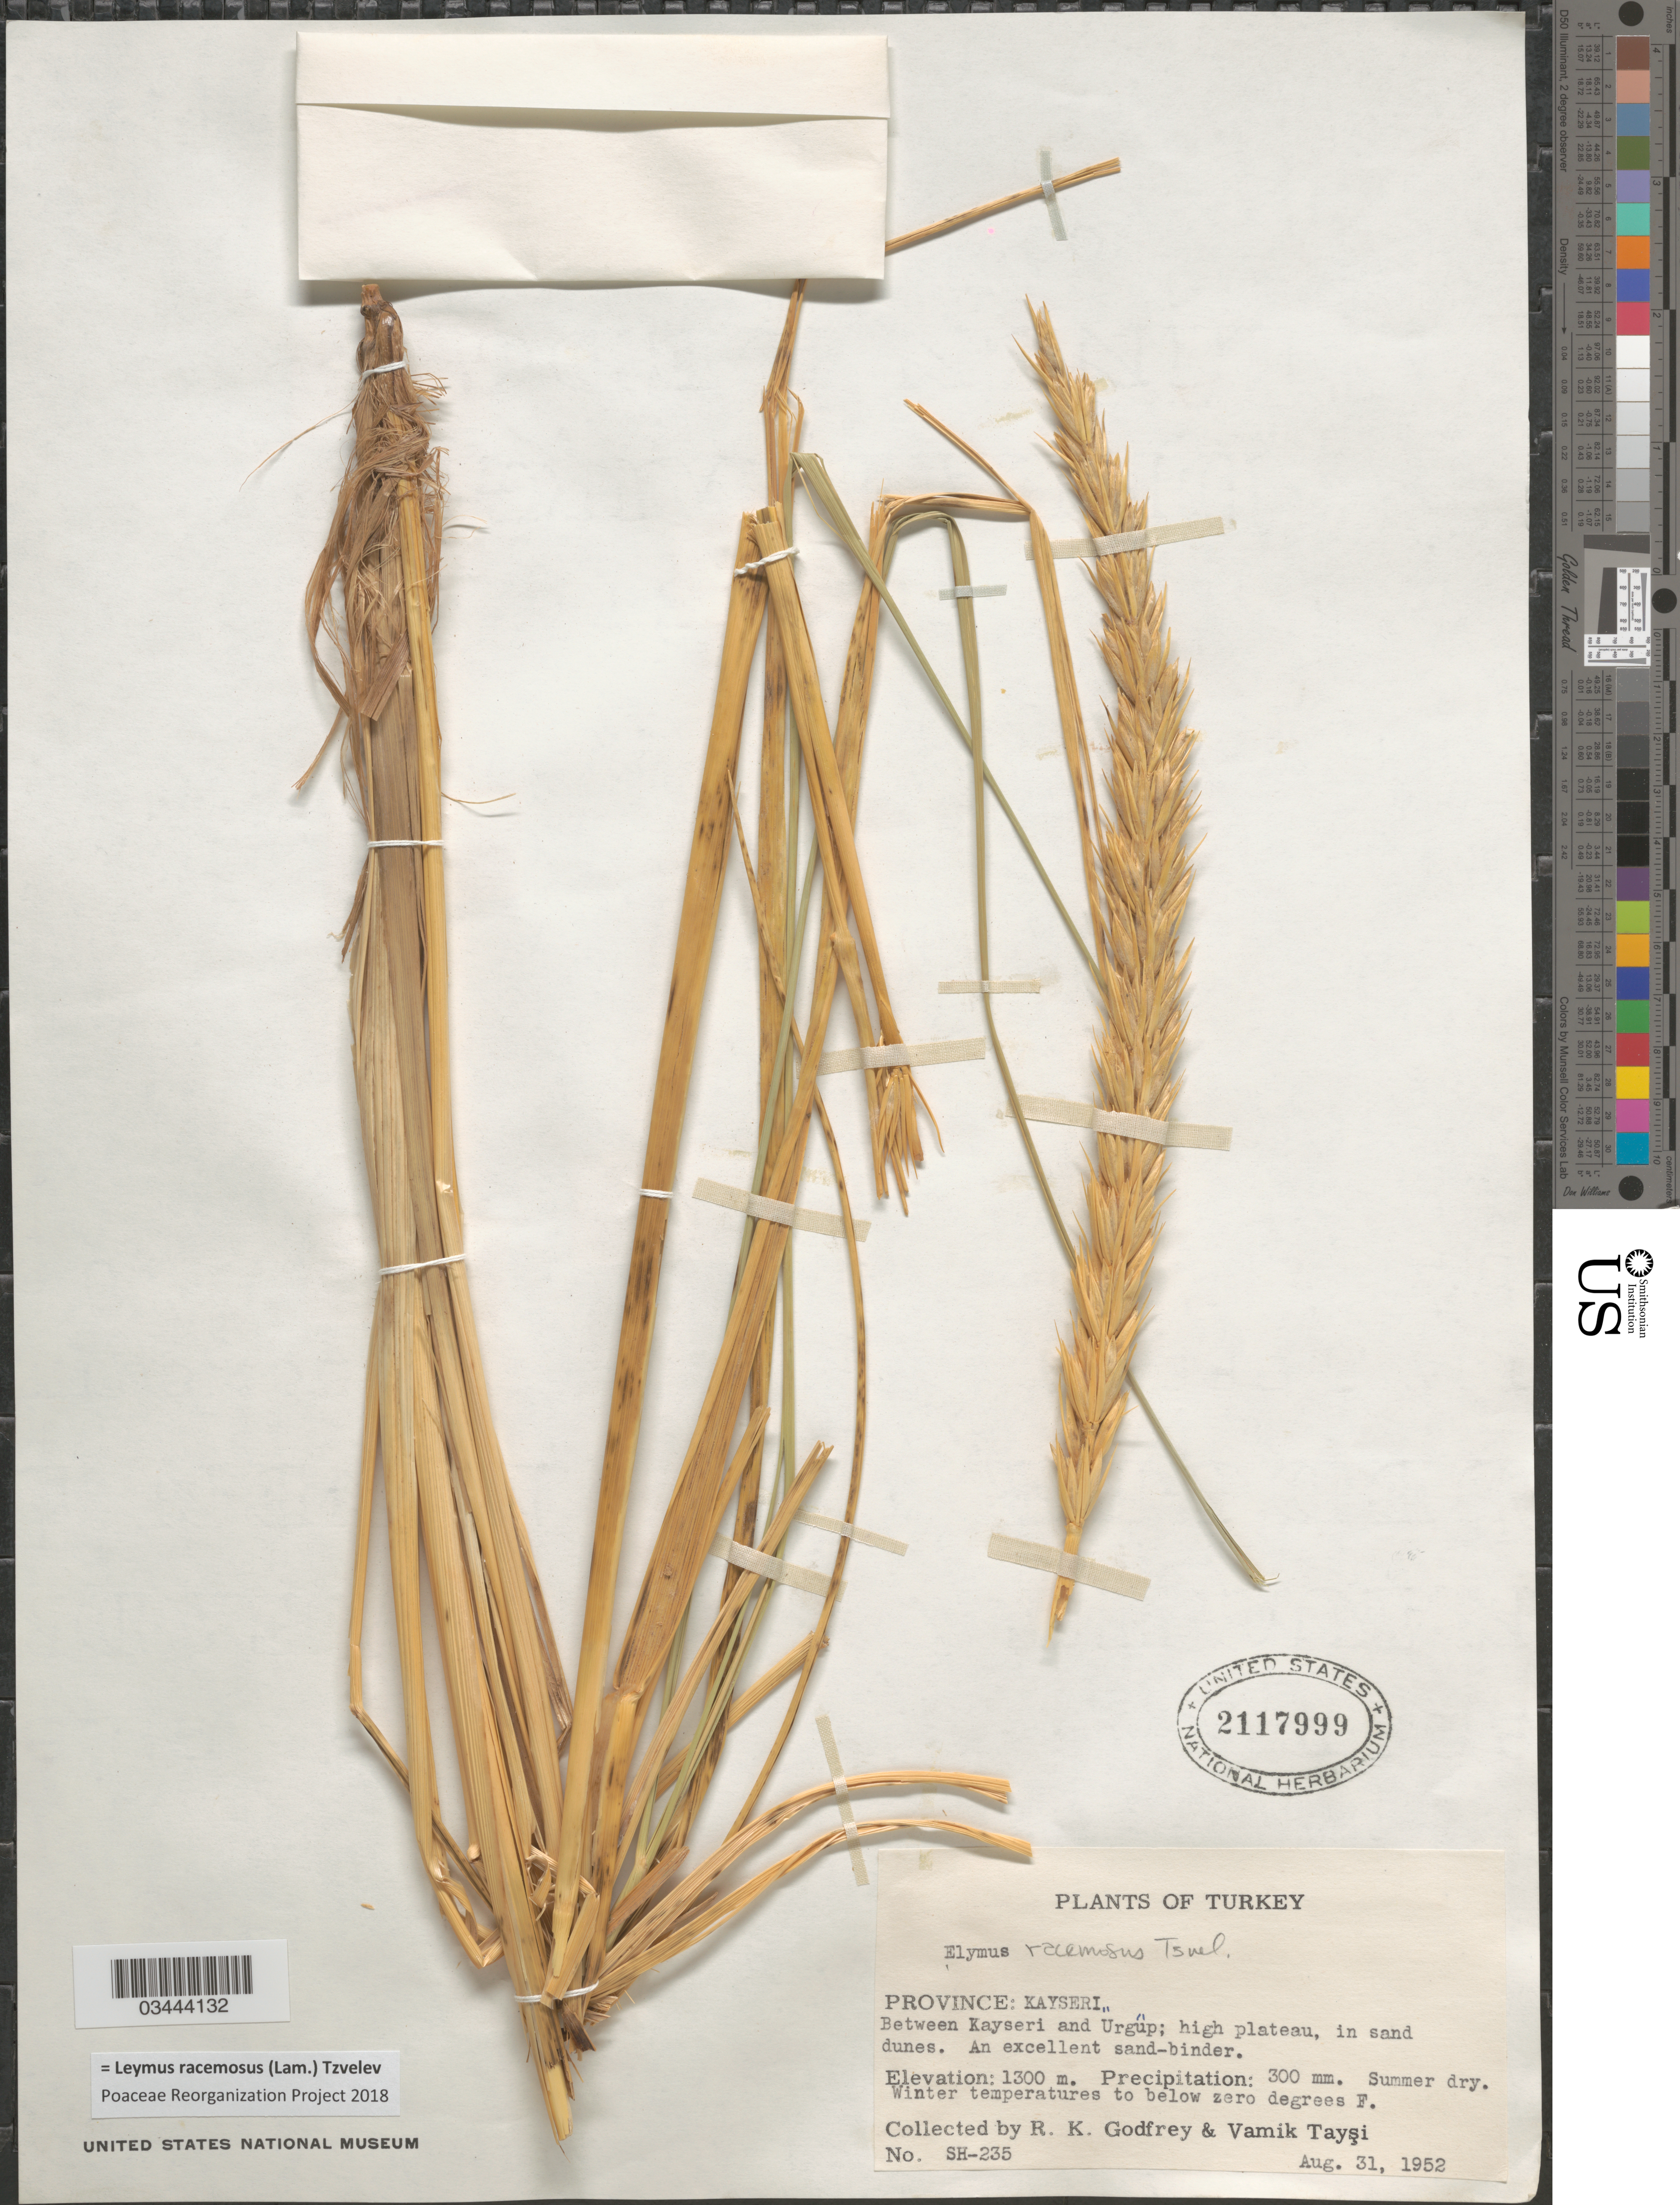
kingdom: Plantae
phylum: Tracheophyta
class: Liliopsida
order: Poales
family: Poaceae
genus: Leymus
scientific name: Leymus racemosus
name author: (Lam.) Tzvelev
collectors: R. K. Godfrey & V. Taysi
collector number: SH-235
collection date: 1952-08-31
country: Turkey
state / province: Kayseri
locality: Between Kayseri and Urgüp; high plateau, in sand dunes.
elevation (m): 1300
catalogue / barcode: US 2117999